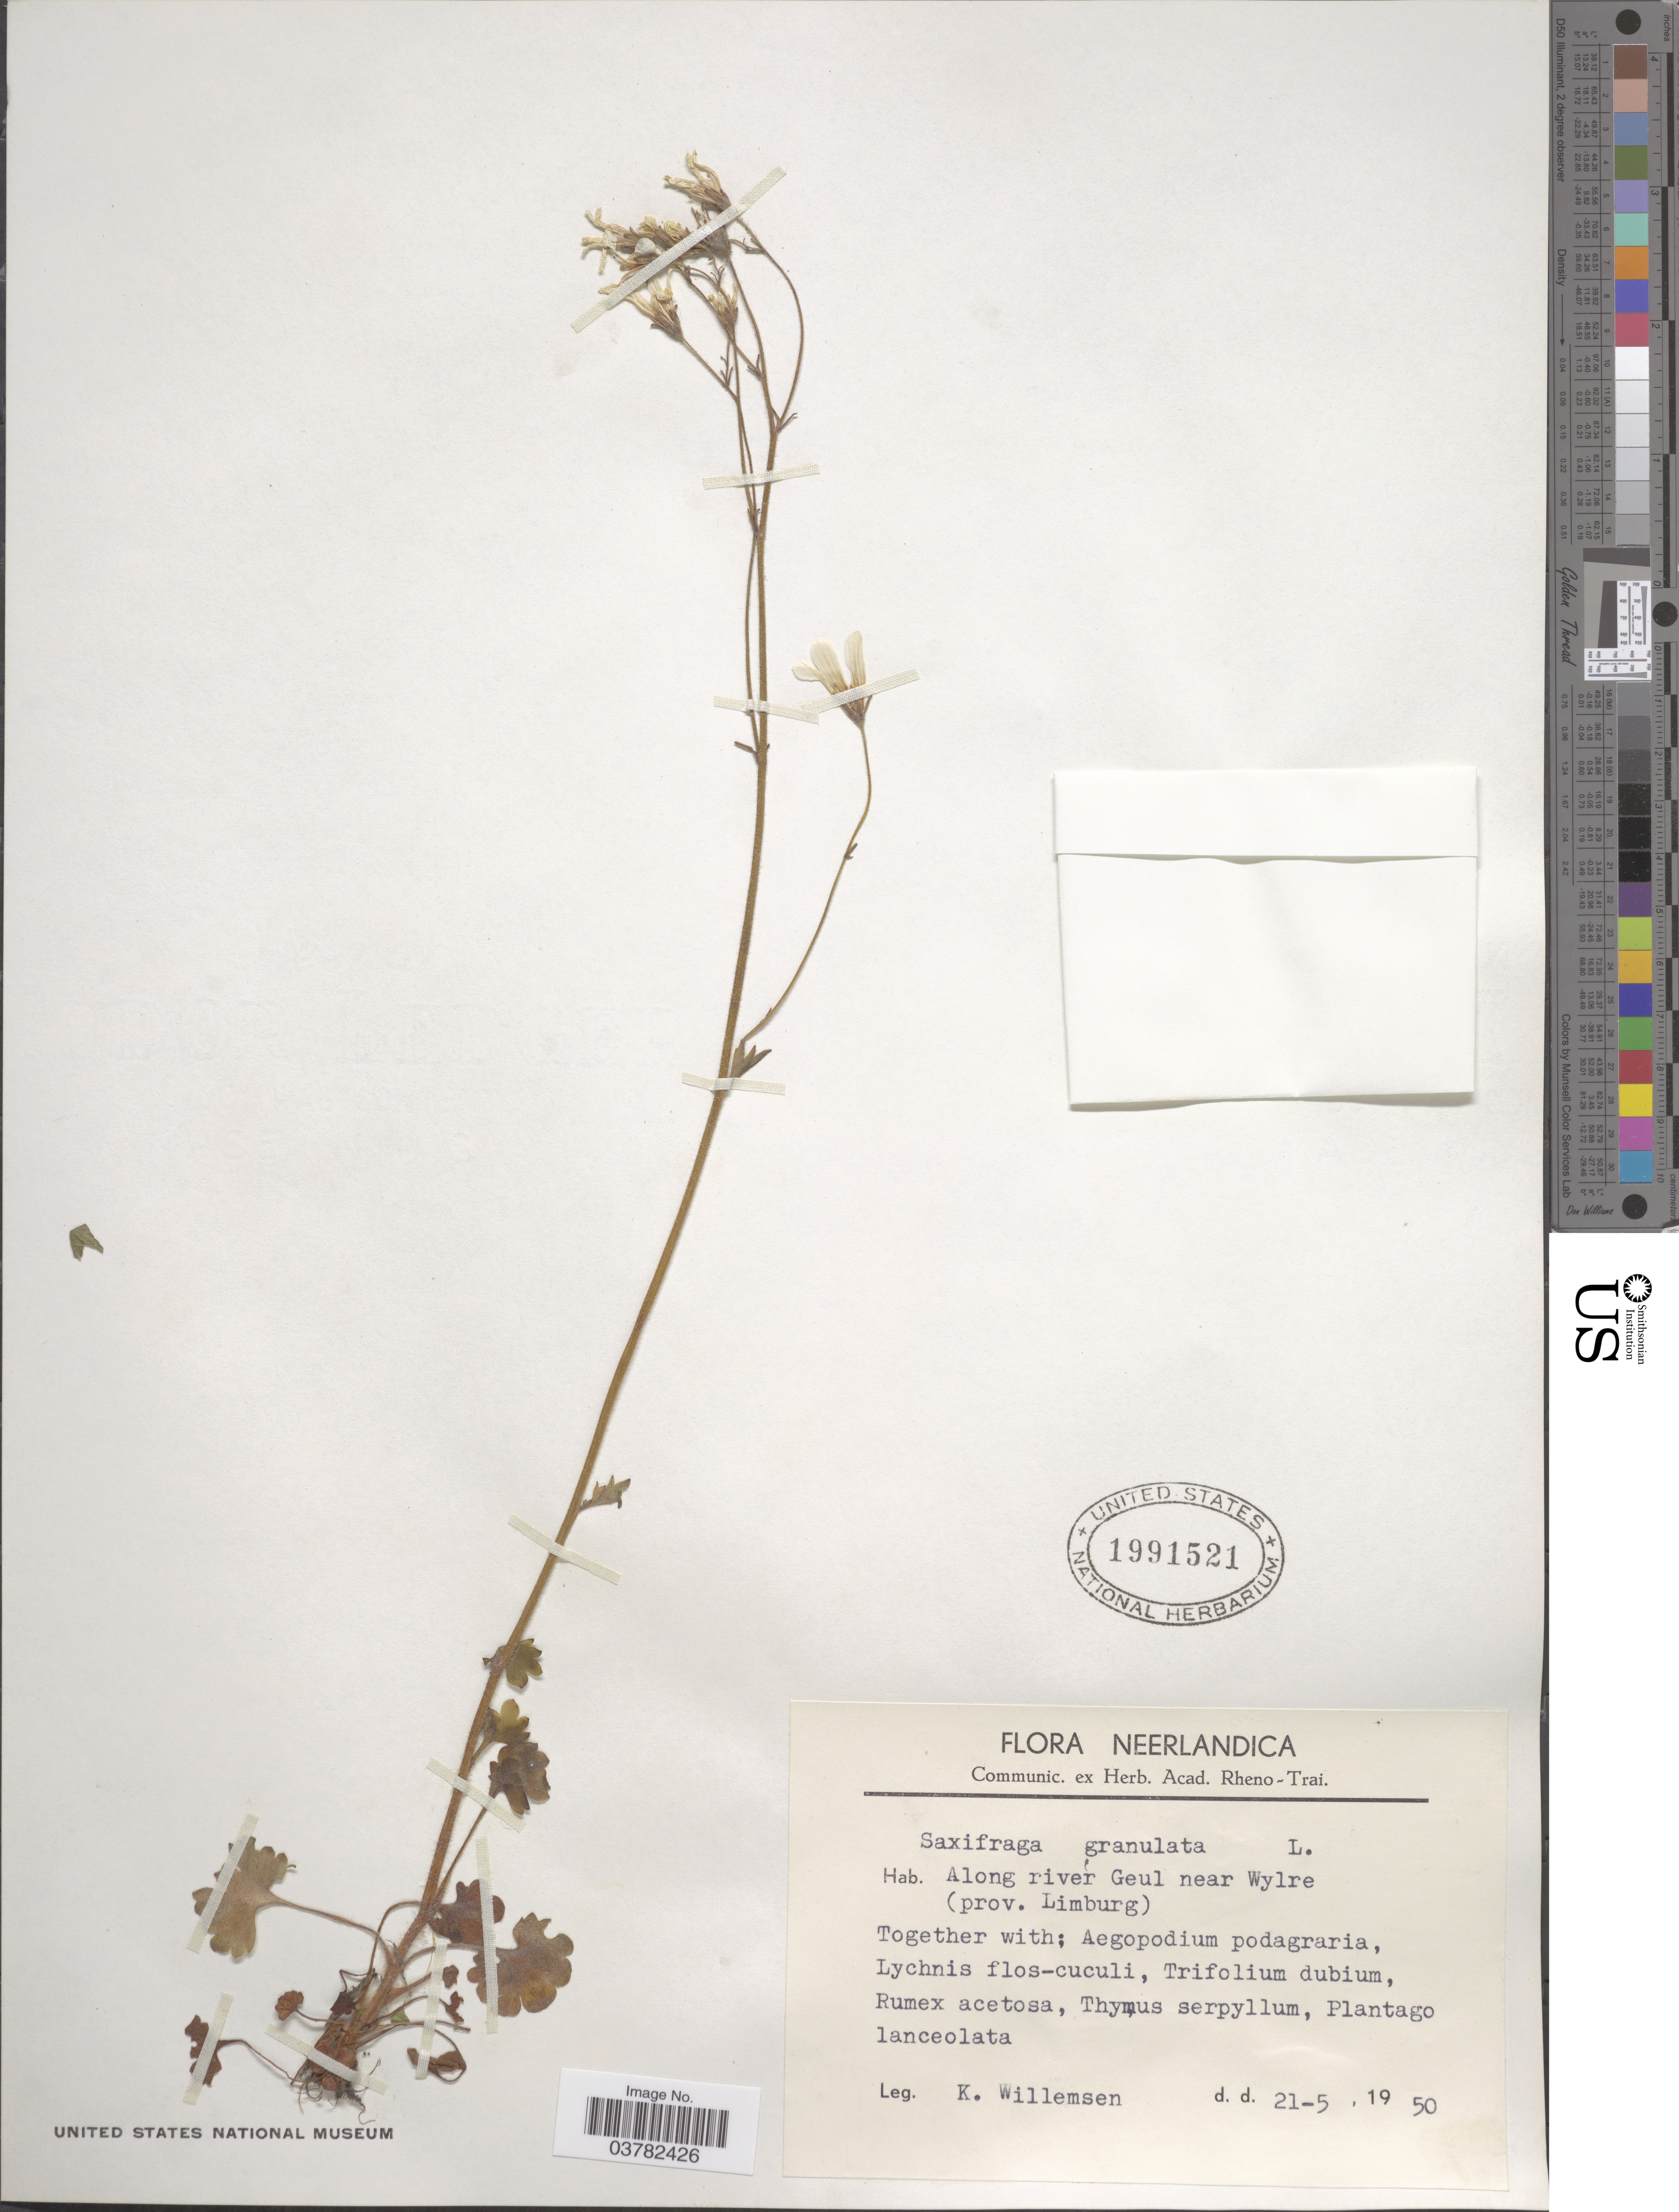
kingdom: Plantae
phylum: Tracheophyta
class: Magnoliopsida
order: Saxifragales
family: Saxifragaceae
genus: Saxifraga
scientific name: Saxifraga granulata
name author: L.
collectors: K. Willemsen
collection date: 1950-05-21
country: Netherlands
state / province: Limburg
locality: Neerlandica. Along river Geul near Wylre (prov. Limburg).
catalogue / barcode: US 1991521